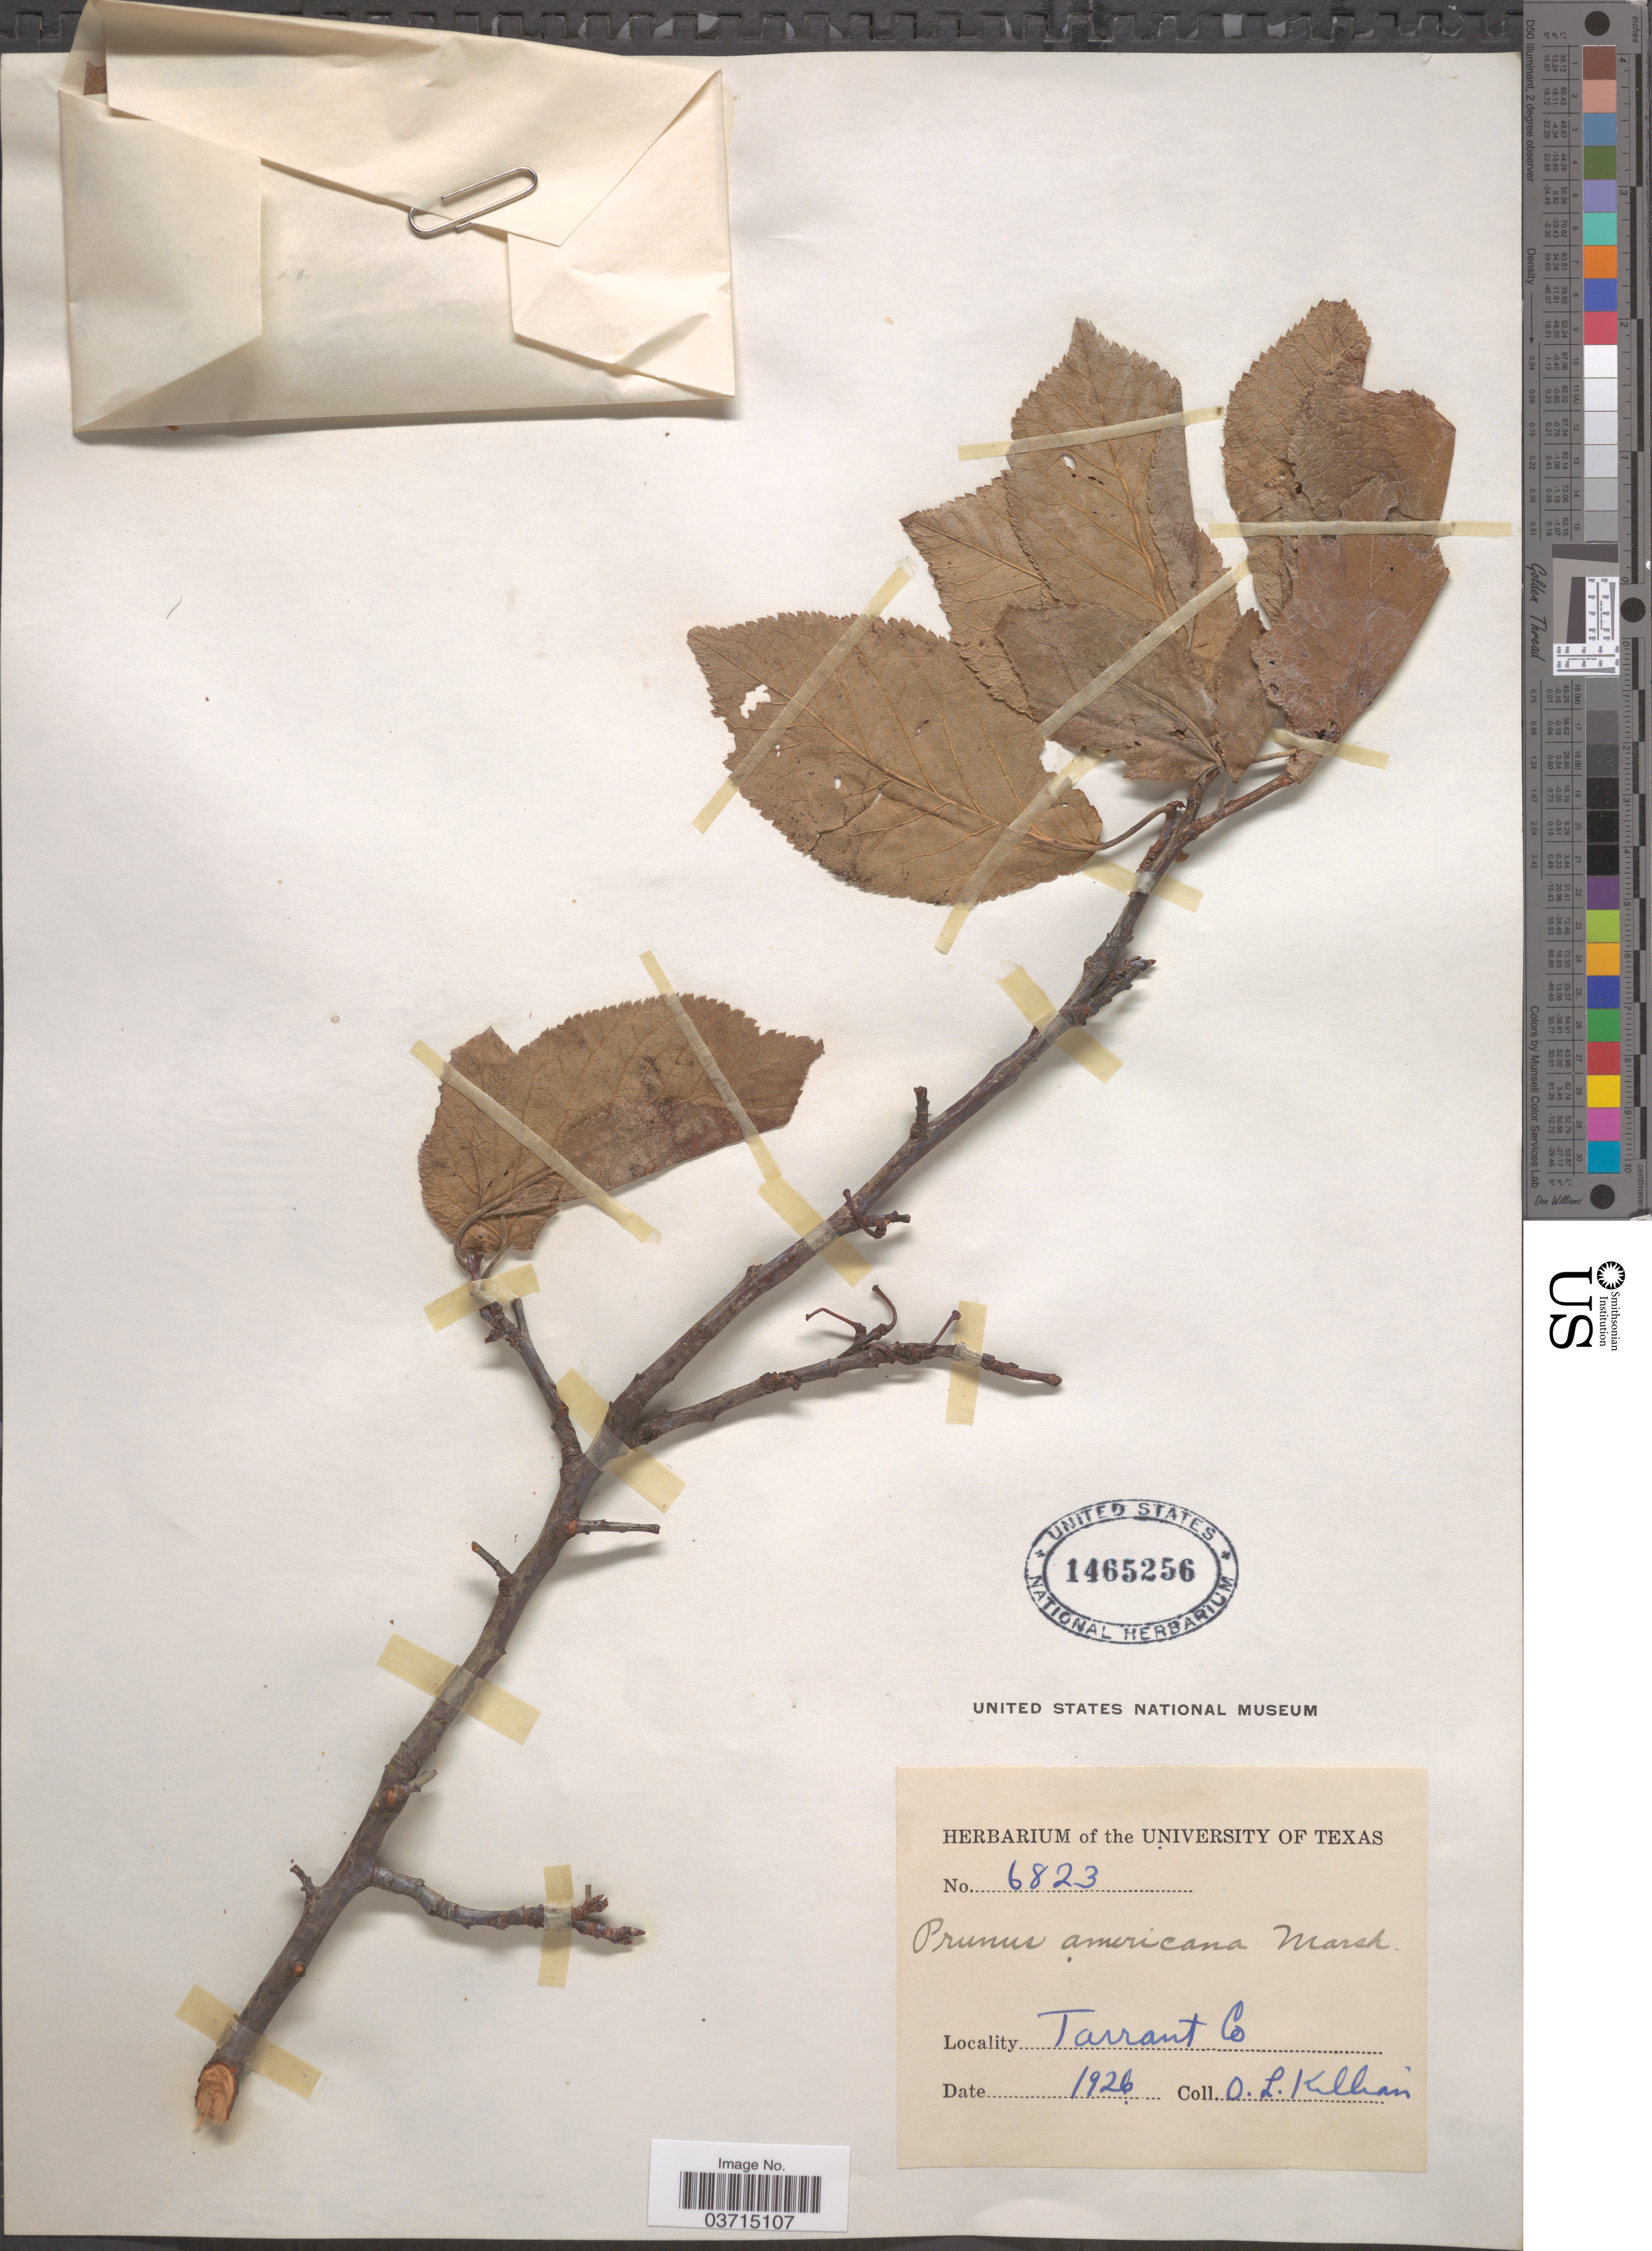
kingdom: Plantae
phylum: Tracheophyta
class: Magnoliopsida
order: Rosales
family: Rosaceae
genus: Prunus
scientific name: Prunus americana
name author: Marshall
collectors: O. Kellian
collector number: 6823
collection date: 1926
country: United States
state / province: Texas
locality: Tarrant Co.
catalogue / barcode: US 1465256